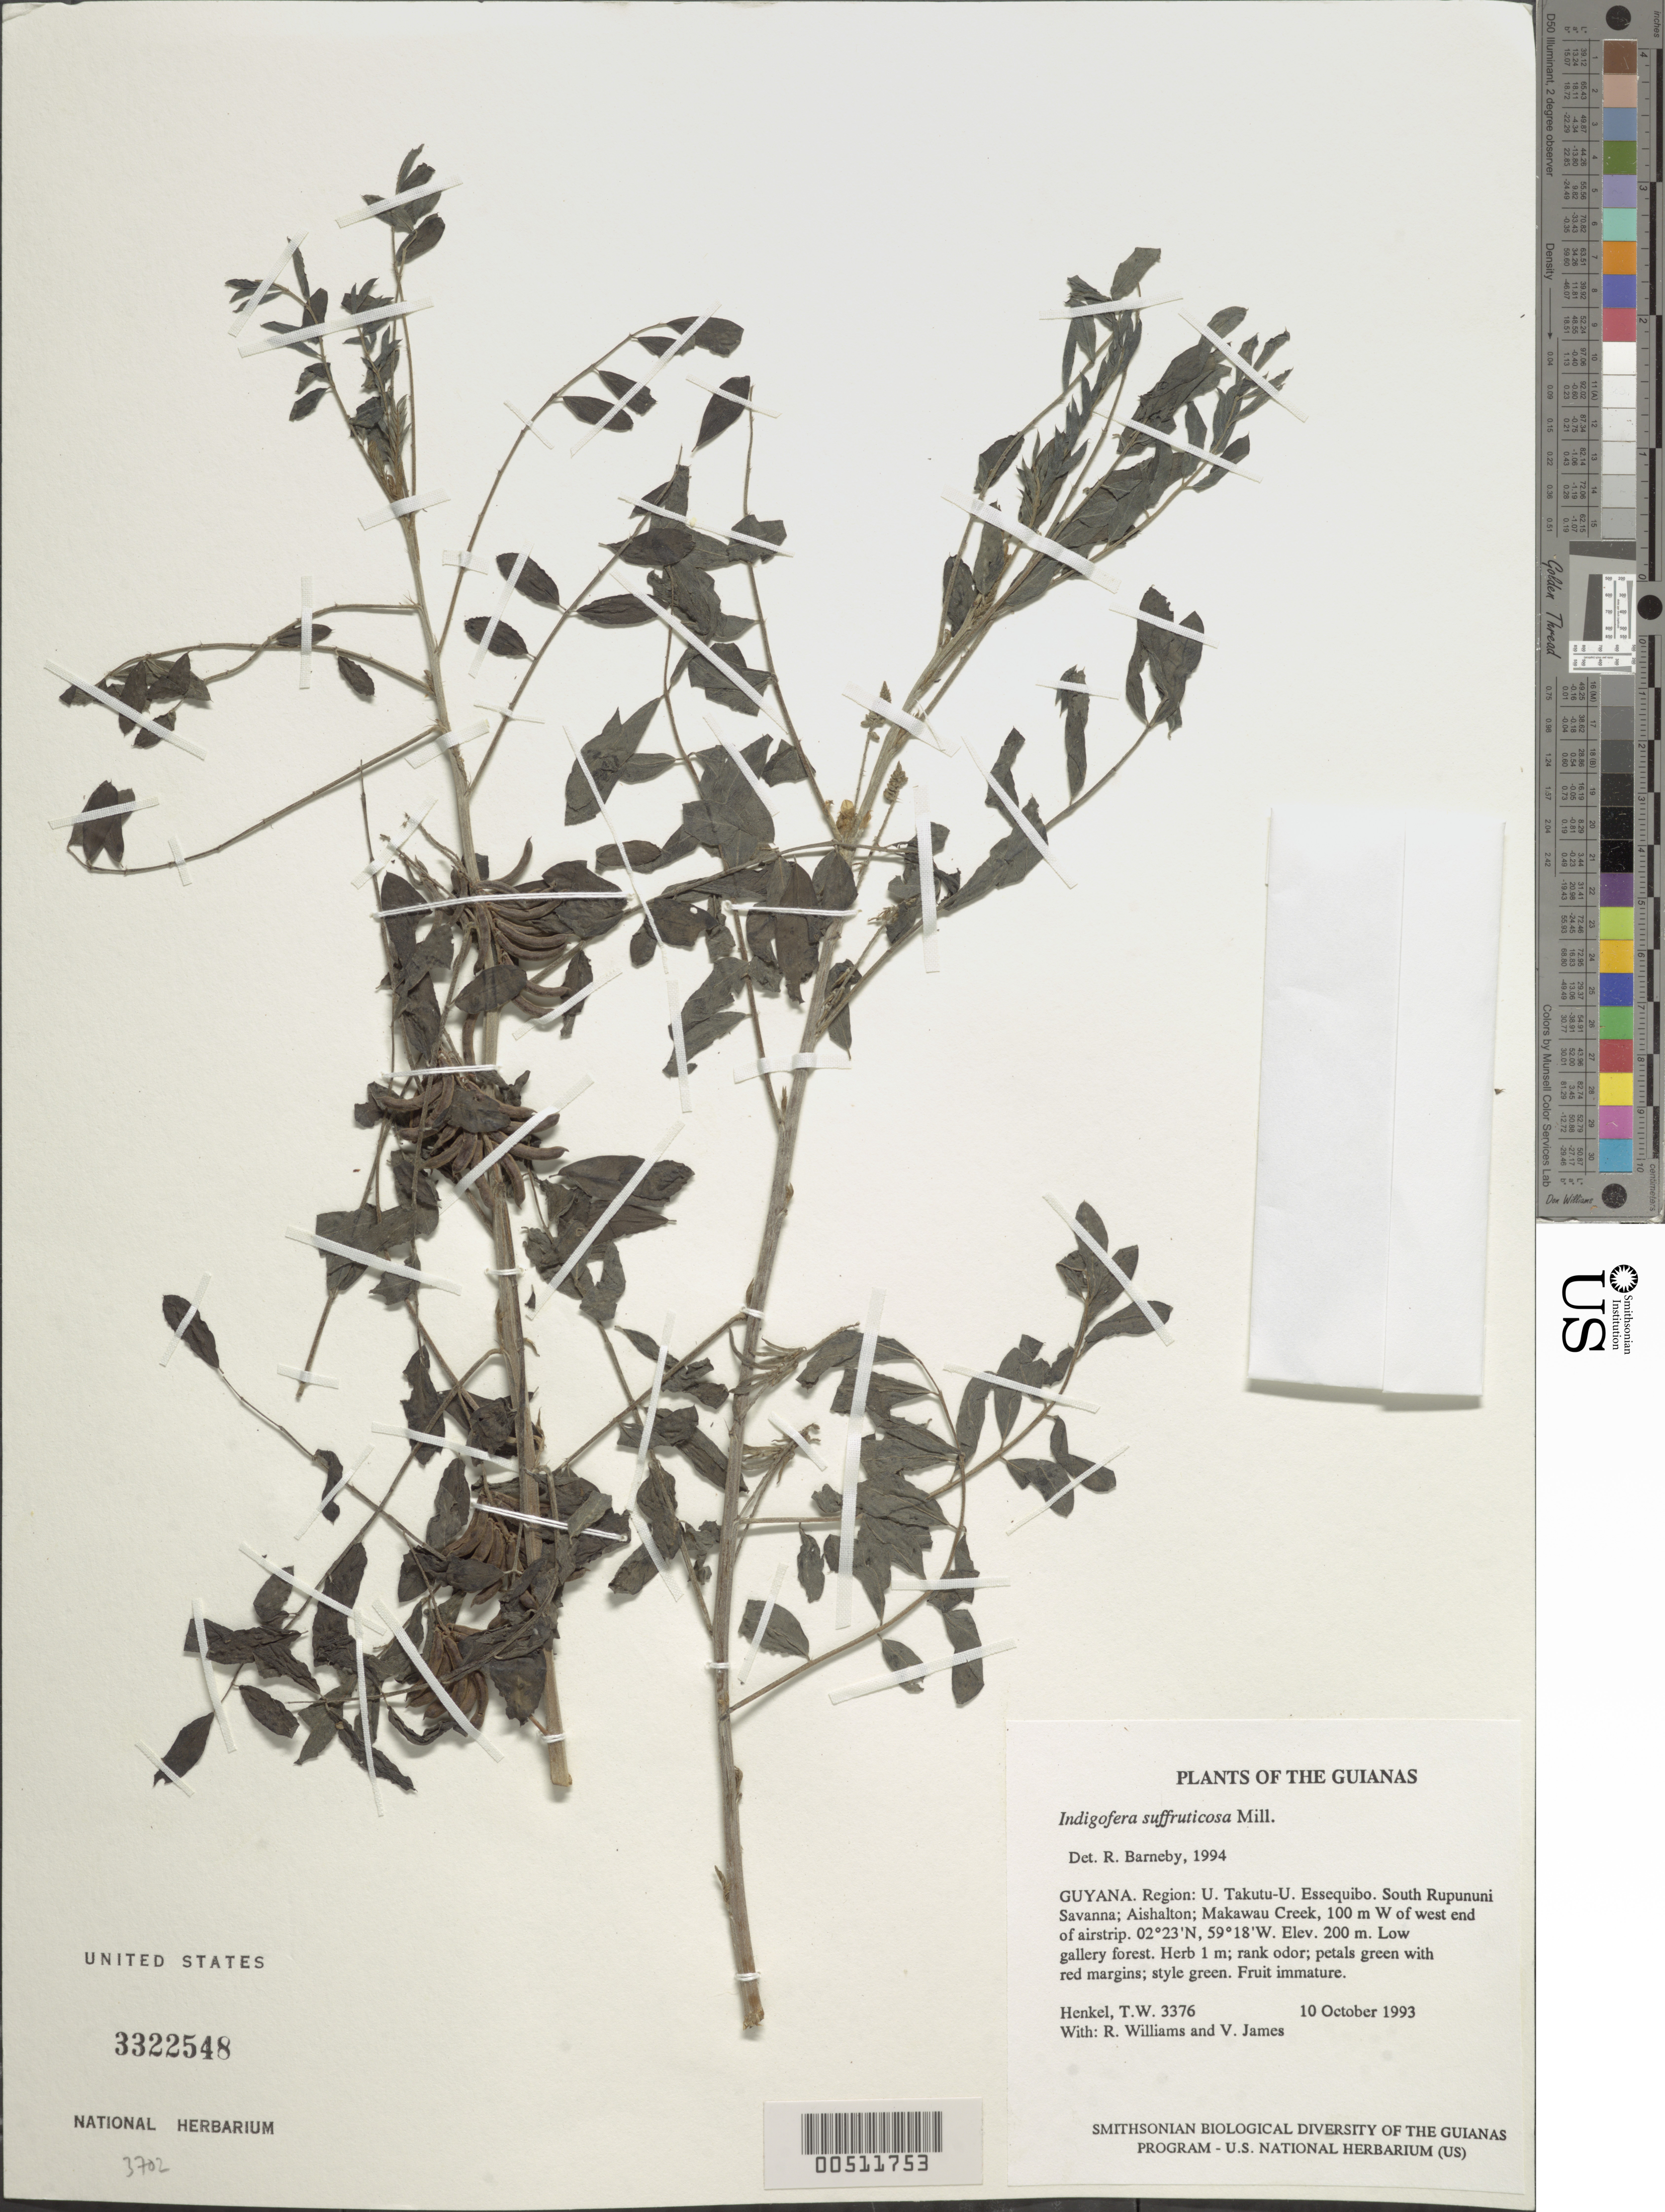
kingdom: Plantae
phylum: Tracheophyta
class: Magnoliopsida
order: Fabales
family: Fabaceae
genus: Indigofera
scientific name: Indigofera suffruticosa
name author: Mill.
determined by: Barneby, Rupert C., (NY)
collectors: T. Henkel, R. Williams & V. James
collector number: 3376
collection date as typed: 10 October 1993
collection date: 1993-10-10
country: Guyana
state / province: U. Takutu-U. Essequibo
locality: South Rupununi Savanna; Aishalton; Makawau Creek, 100 m W of west end of airstrip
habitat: Low gallery forest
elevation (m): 200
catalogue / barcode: US 3322548